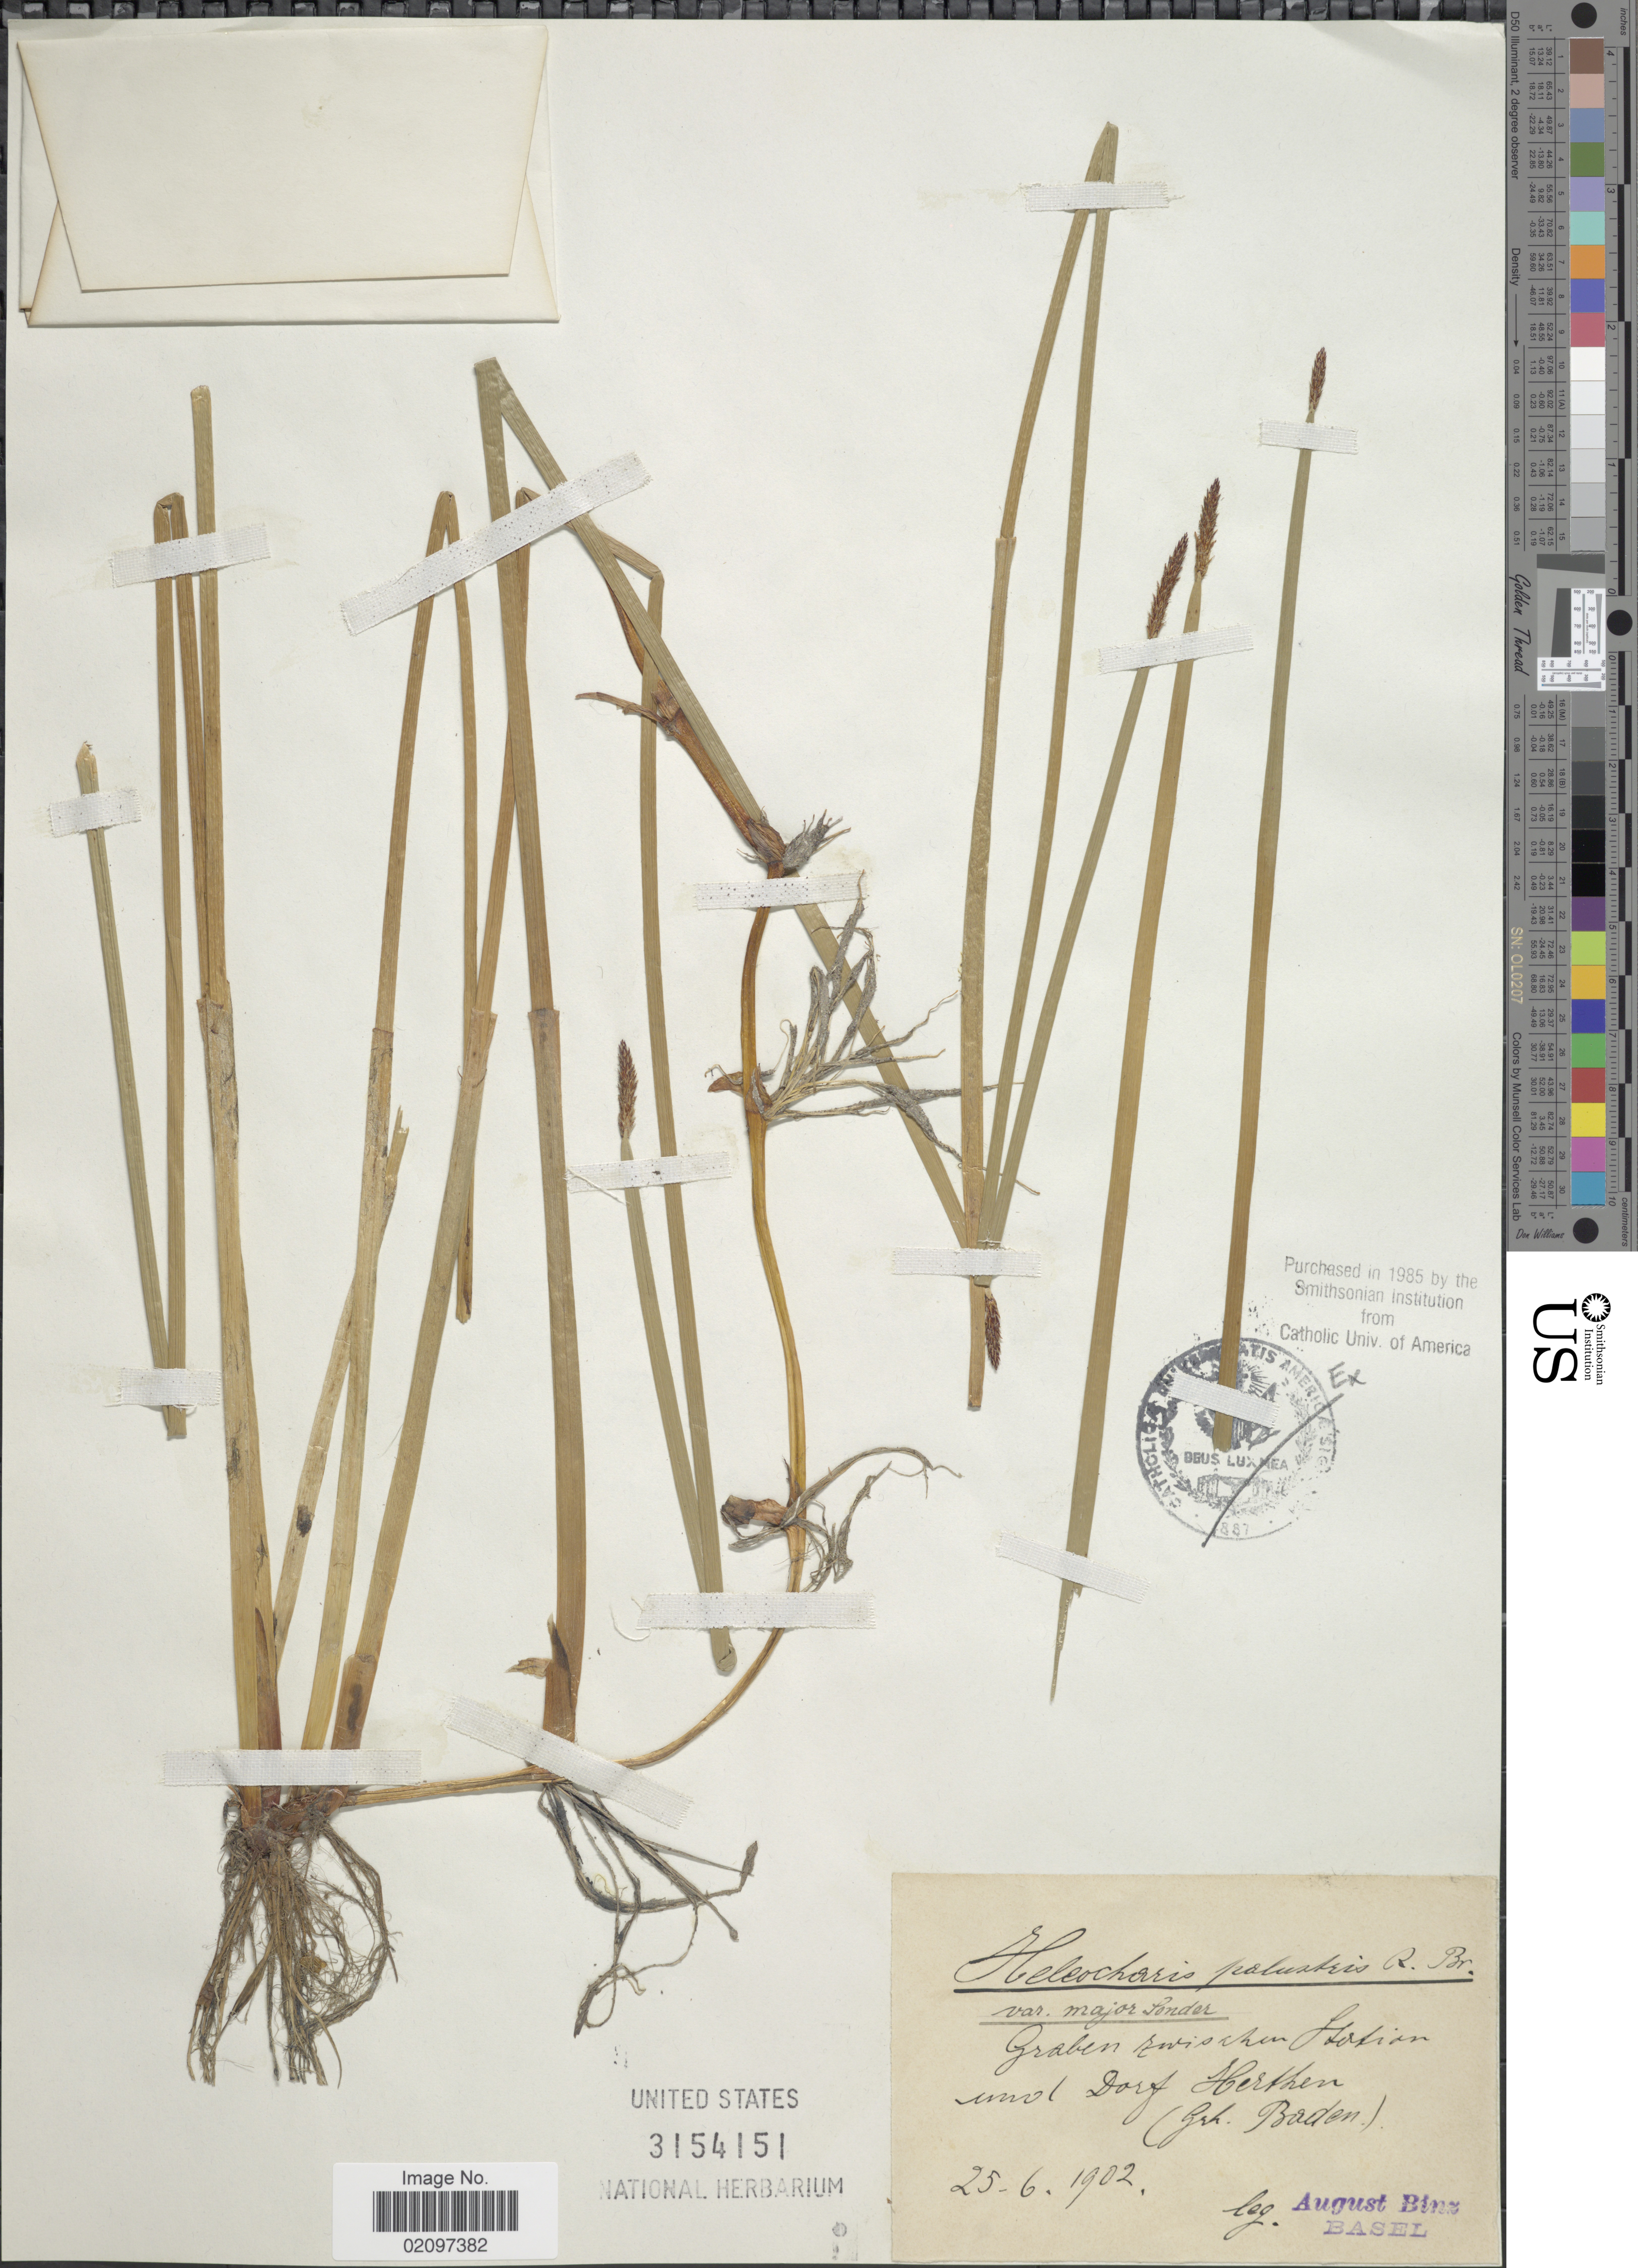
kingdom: Plantae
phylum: Tracheophyta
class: Liliopsida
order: Poales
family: Cyperaceae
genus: Eleocharis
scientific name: Eleocharis palustris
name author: (L.) Roem. & Schult.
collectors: A. Binz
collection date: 1902-06-25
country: Germany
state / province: Baden-Württemberg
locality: Graben zwischen Station unol (Dorf Herthen ( Grh. Baden). [interpreted]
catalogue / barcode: US 3154151